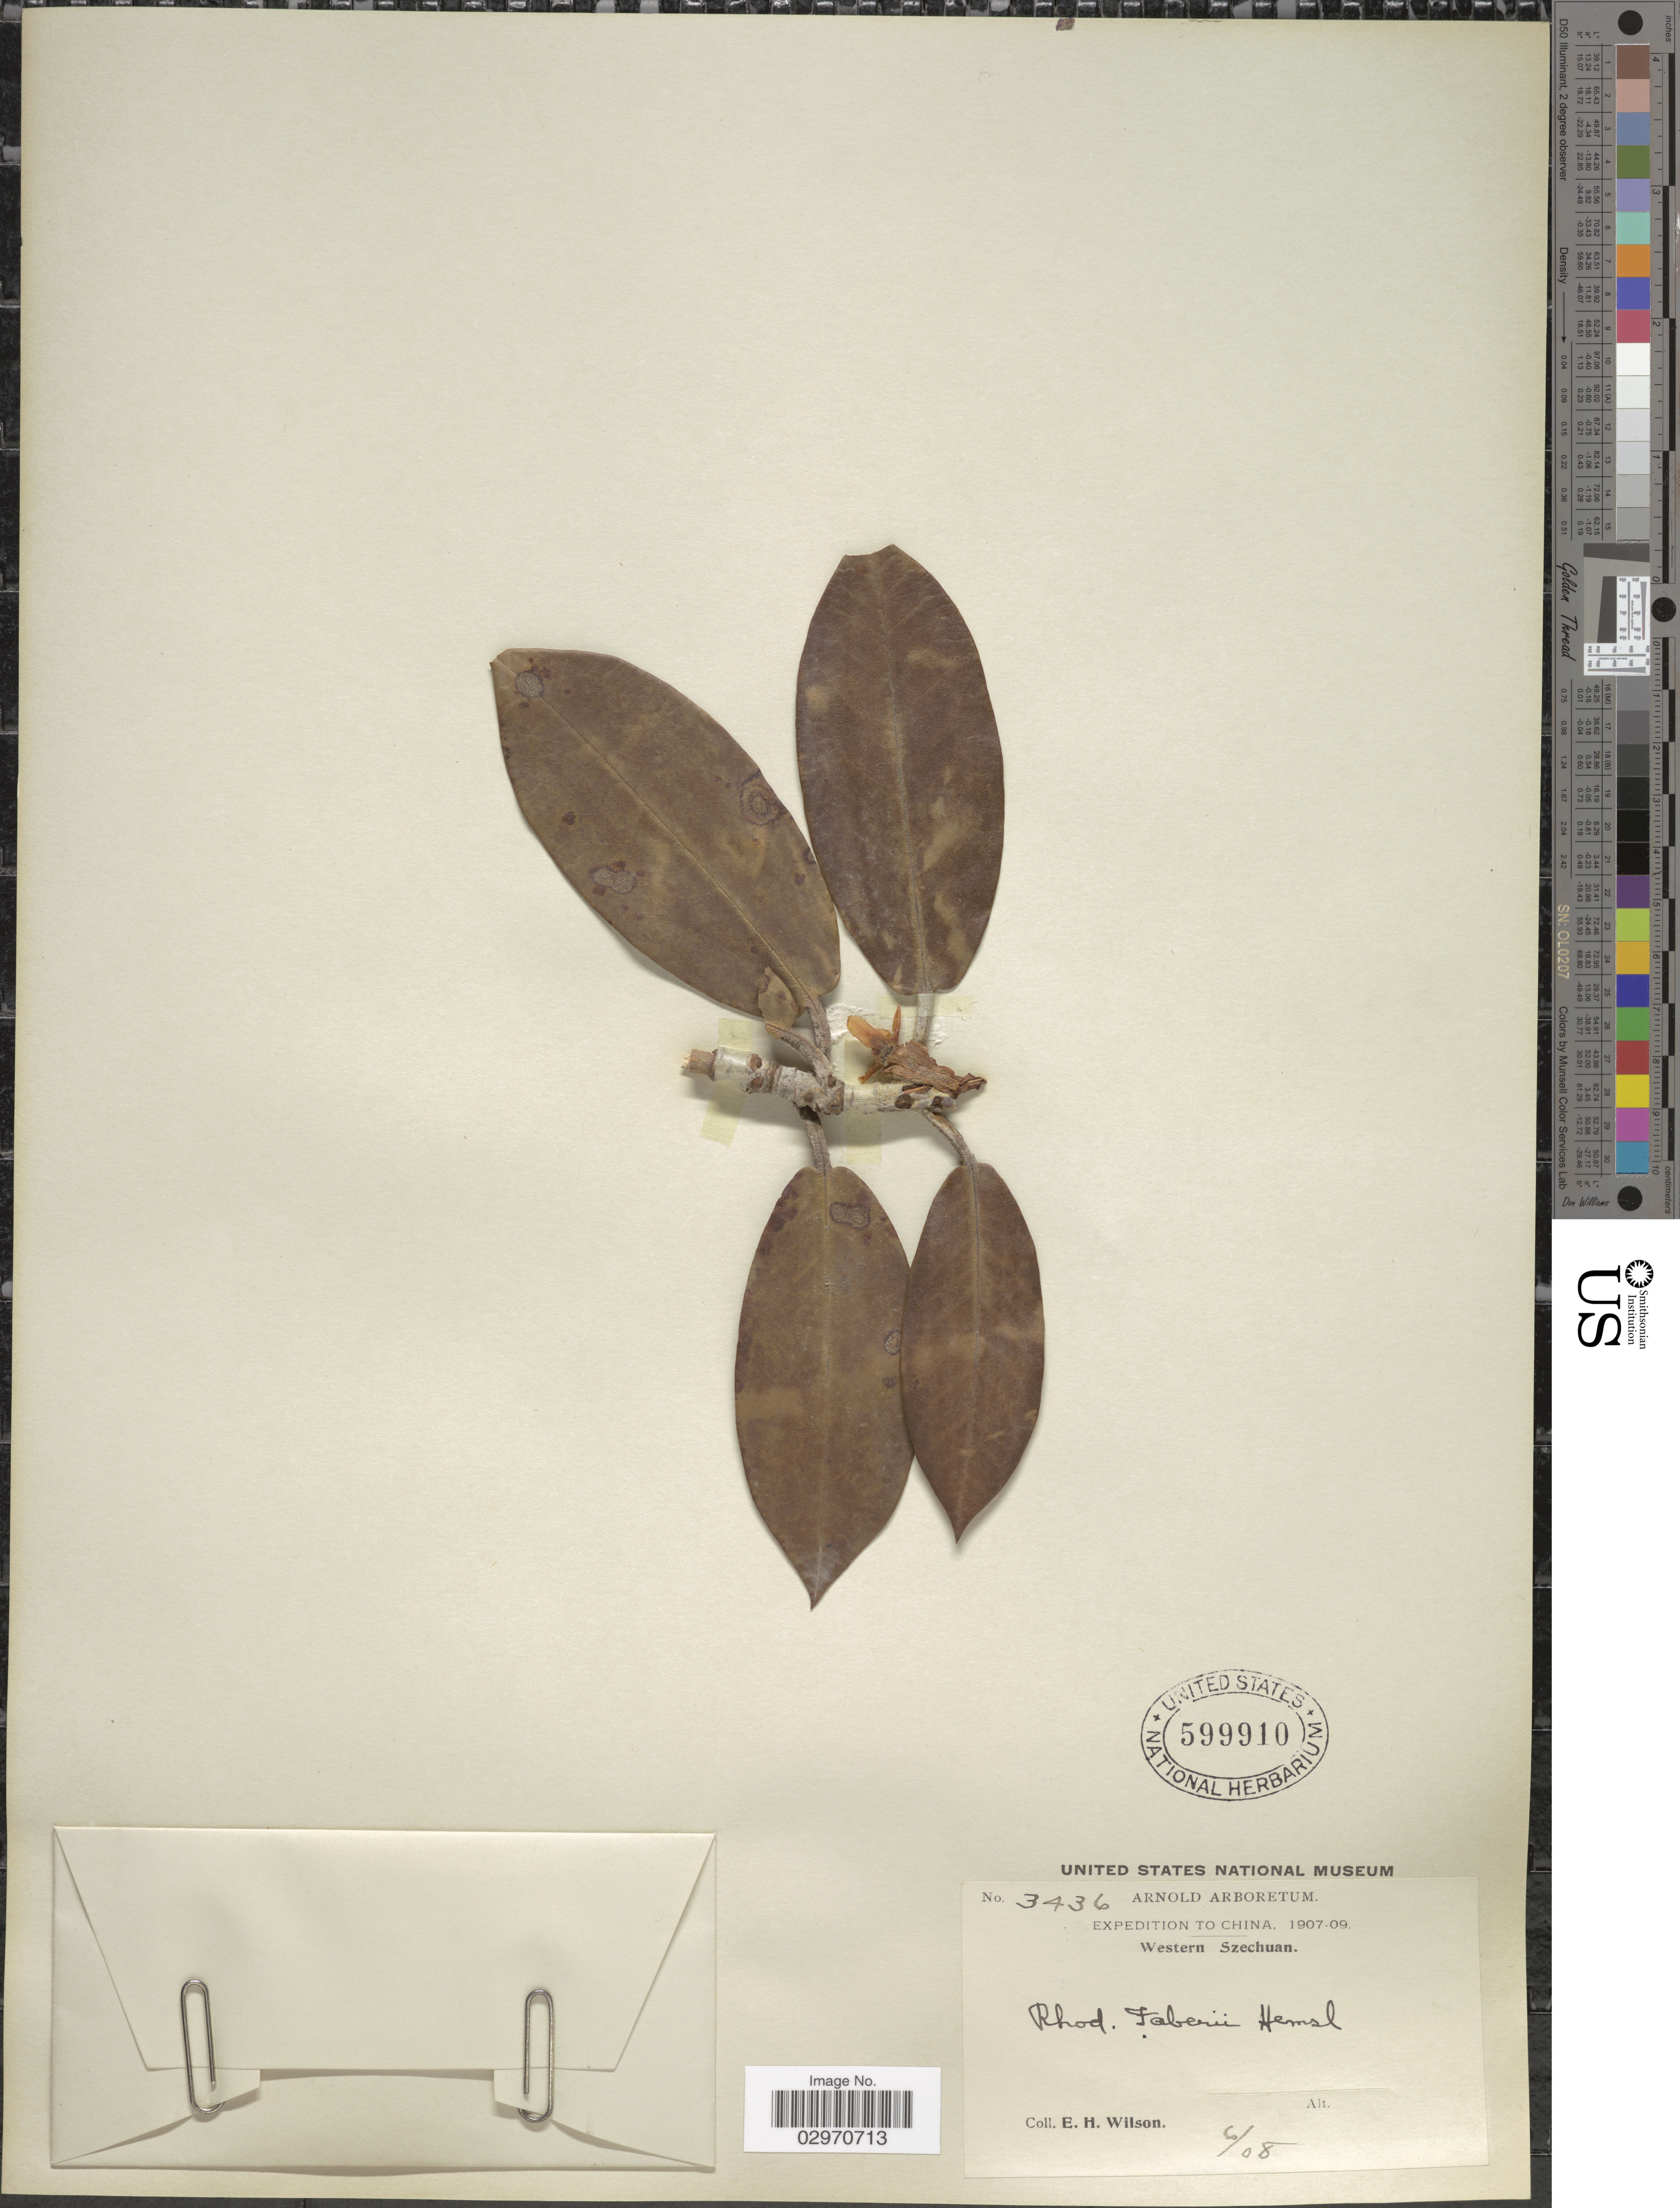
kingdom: Plantae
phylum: Tracheophyta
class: Magnoliopsida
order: Ericales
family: Ericaceae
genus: Rhododendron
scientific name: Rhododendron faberi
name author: Hemsl.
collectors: E. Wilson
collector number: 3436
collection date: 1908-06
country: China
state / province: Sichuan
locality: Western Szechuan.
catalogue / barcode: US 599910